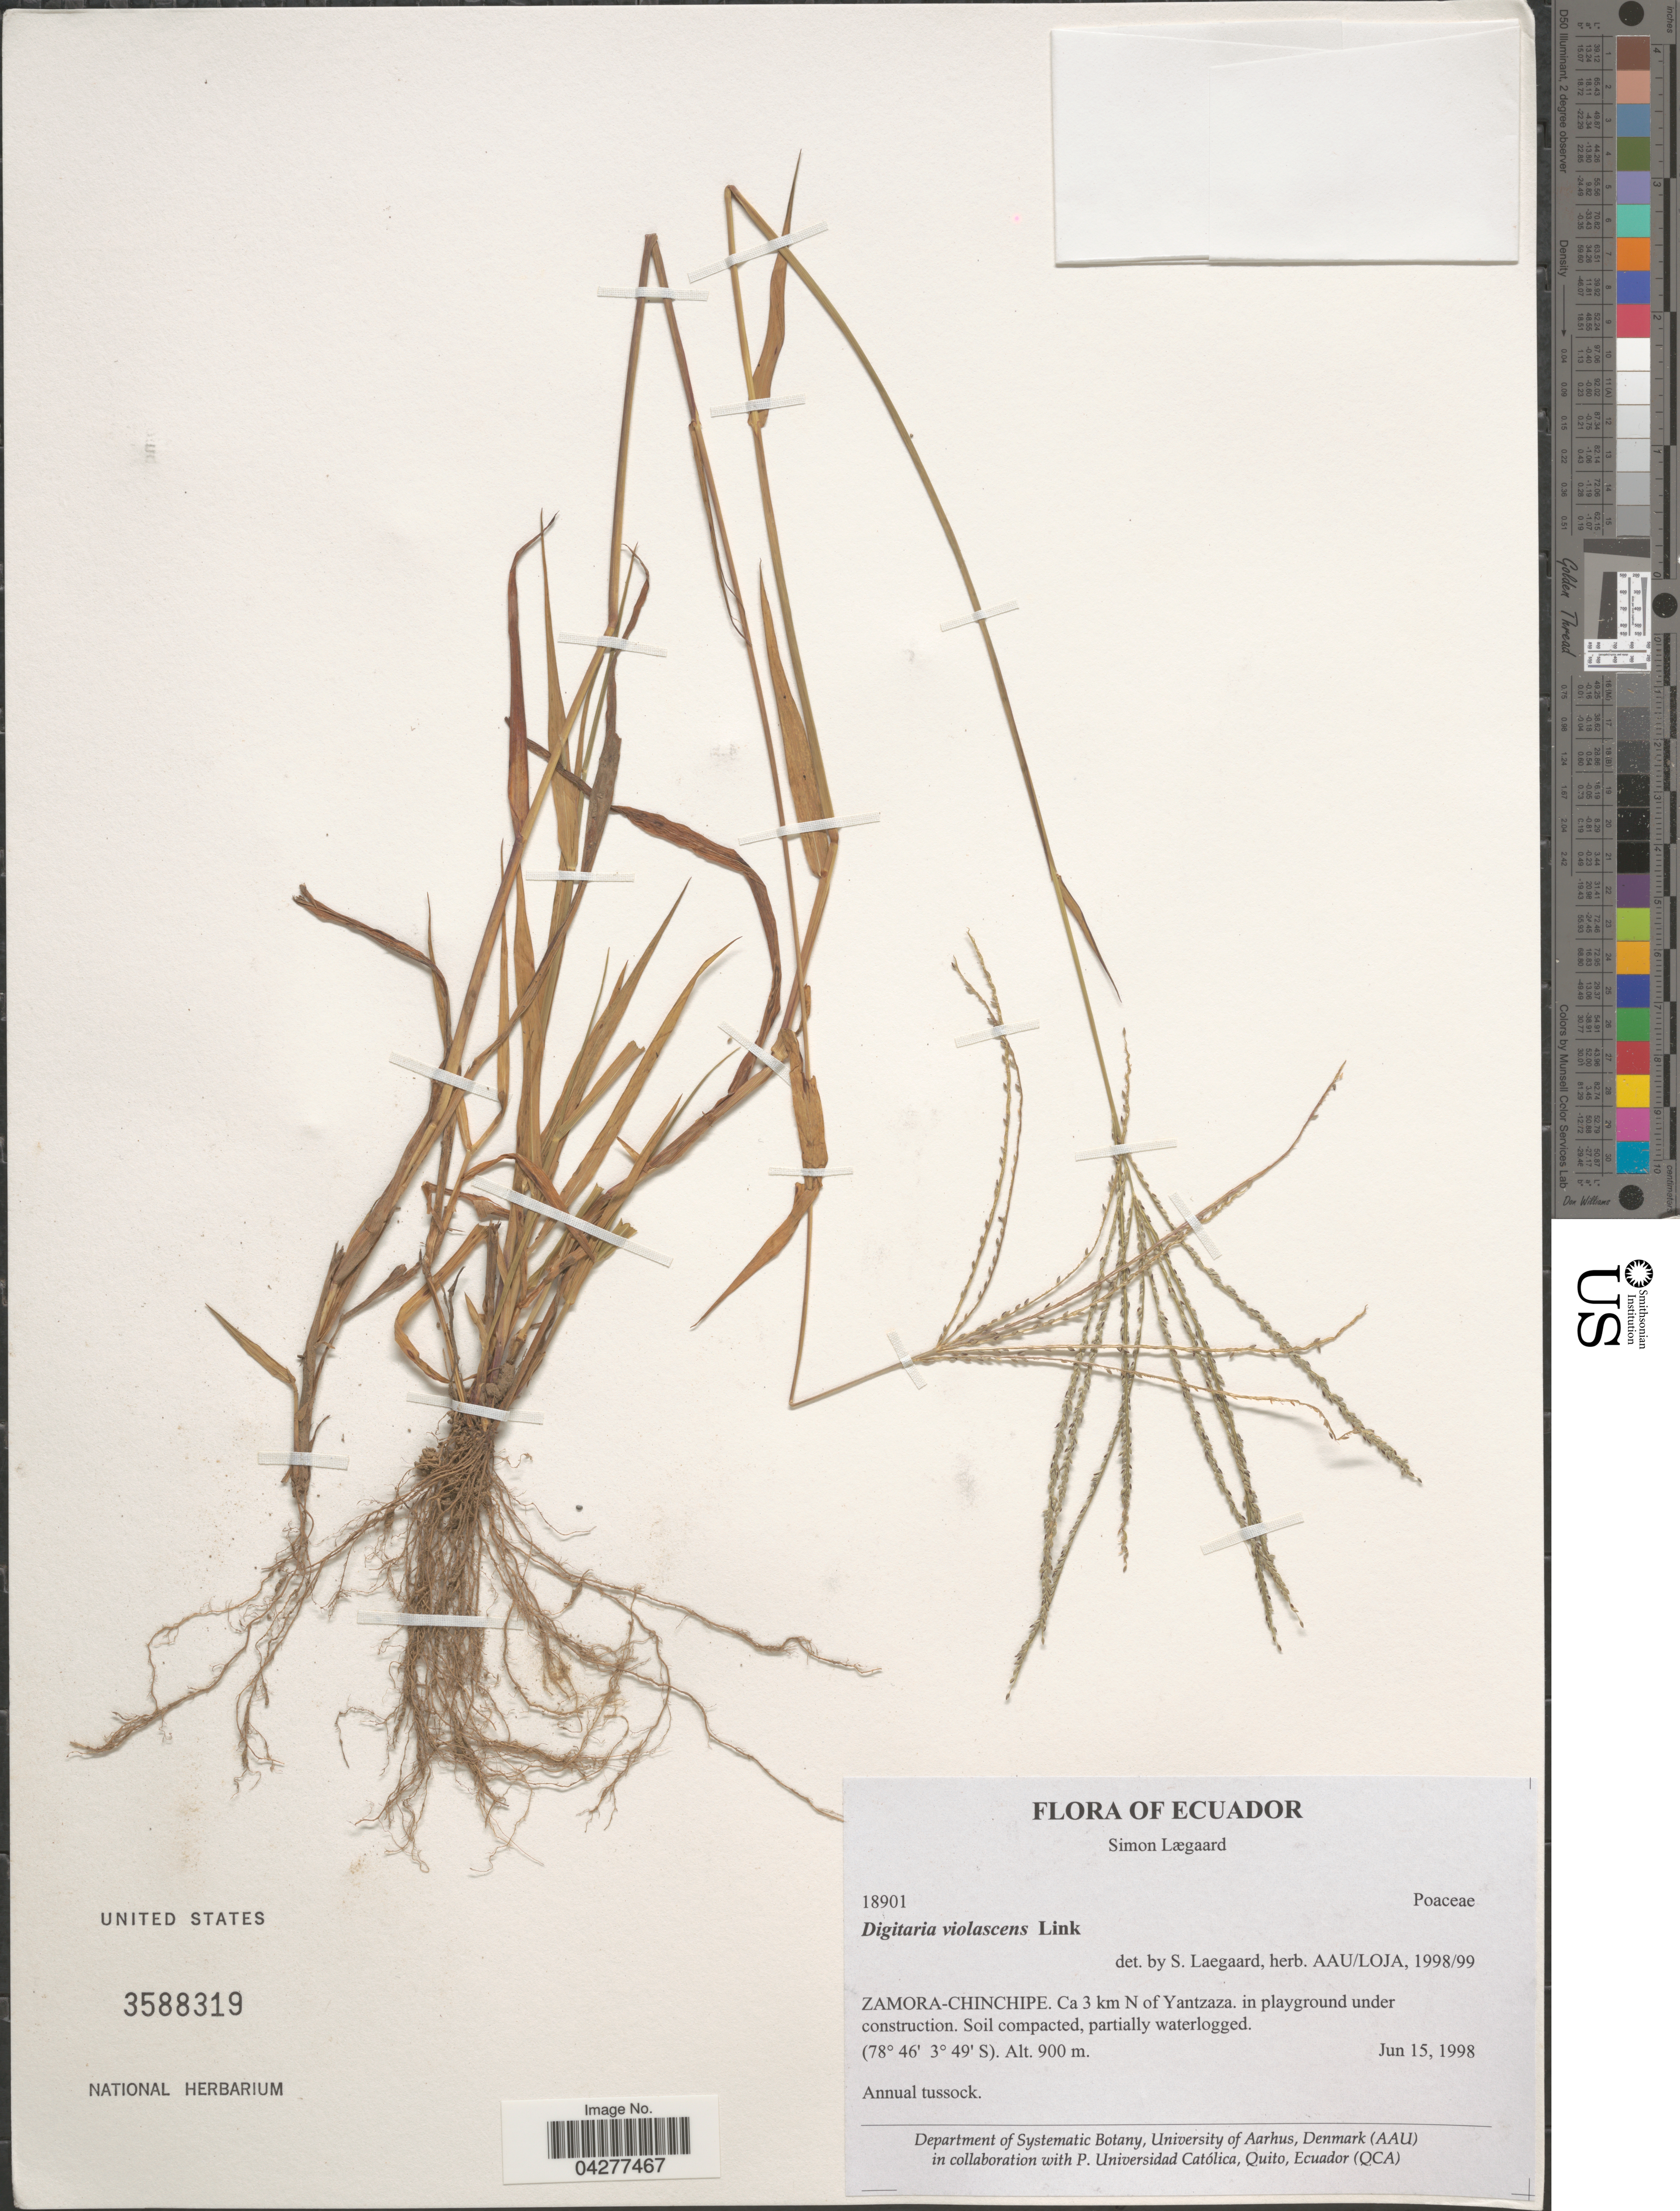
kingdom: Plantae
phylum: Tracheophyta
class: Liliopsida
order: Poales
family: Poaceae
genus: Digitaria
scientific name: Digitaria violascens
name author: Link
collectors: S. Lægaard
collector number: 18901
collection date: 1998-06-15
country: Ecuador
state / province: Zamora-Chinchipe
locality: Ca 3 km N of Yantzaza. in playground under construction.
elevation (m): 900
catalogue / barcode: US 3588319